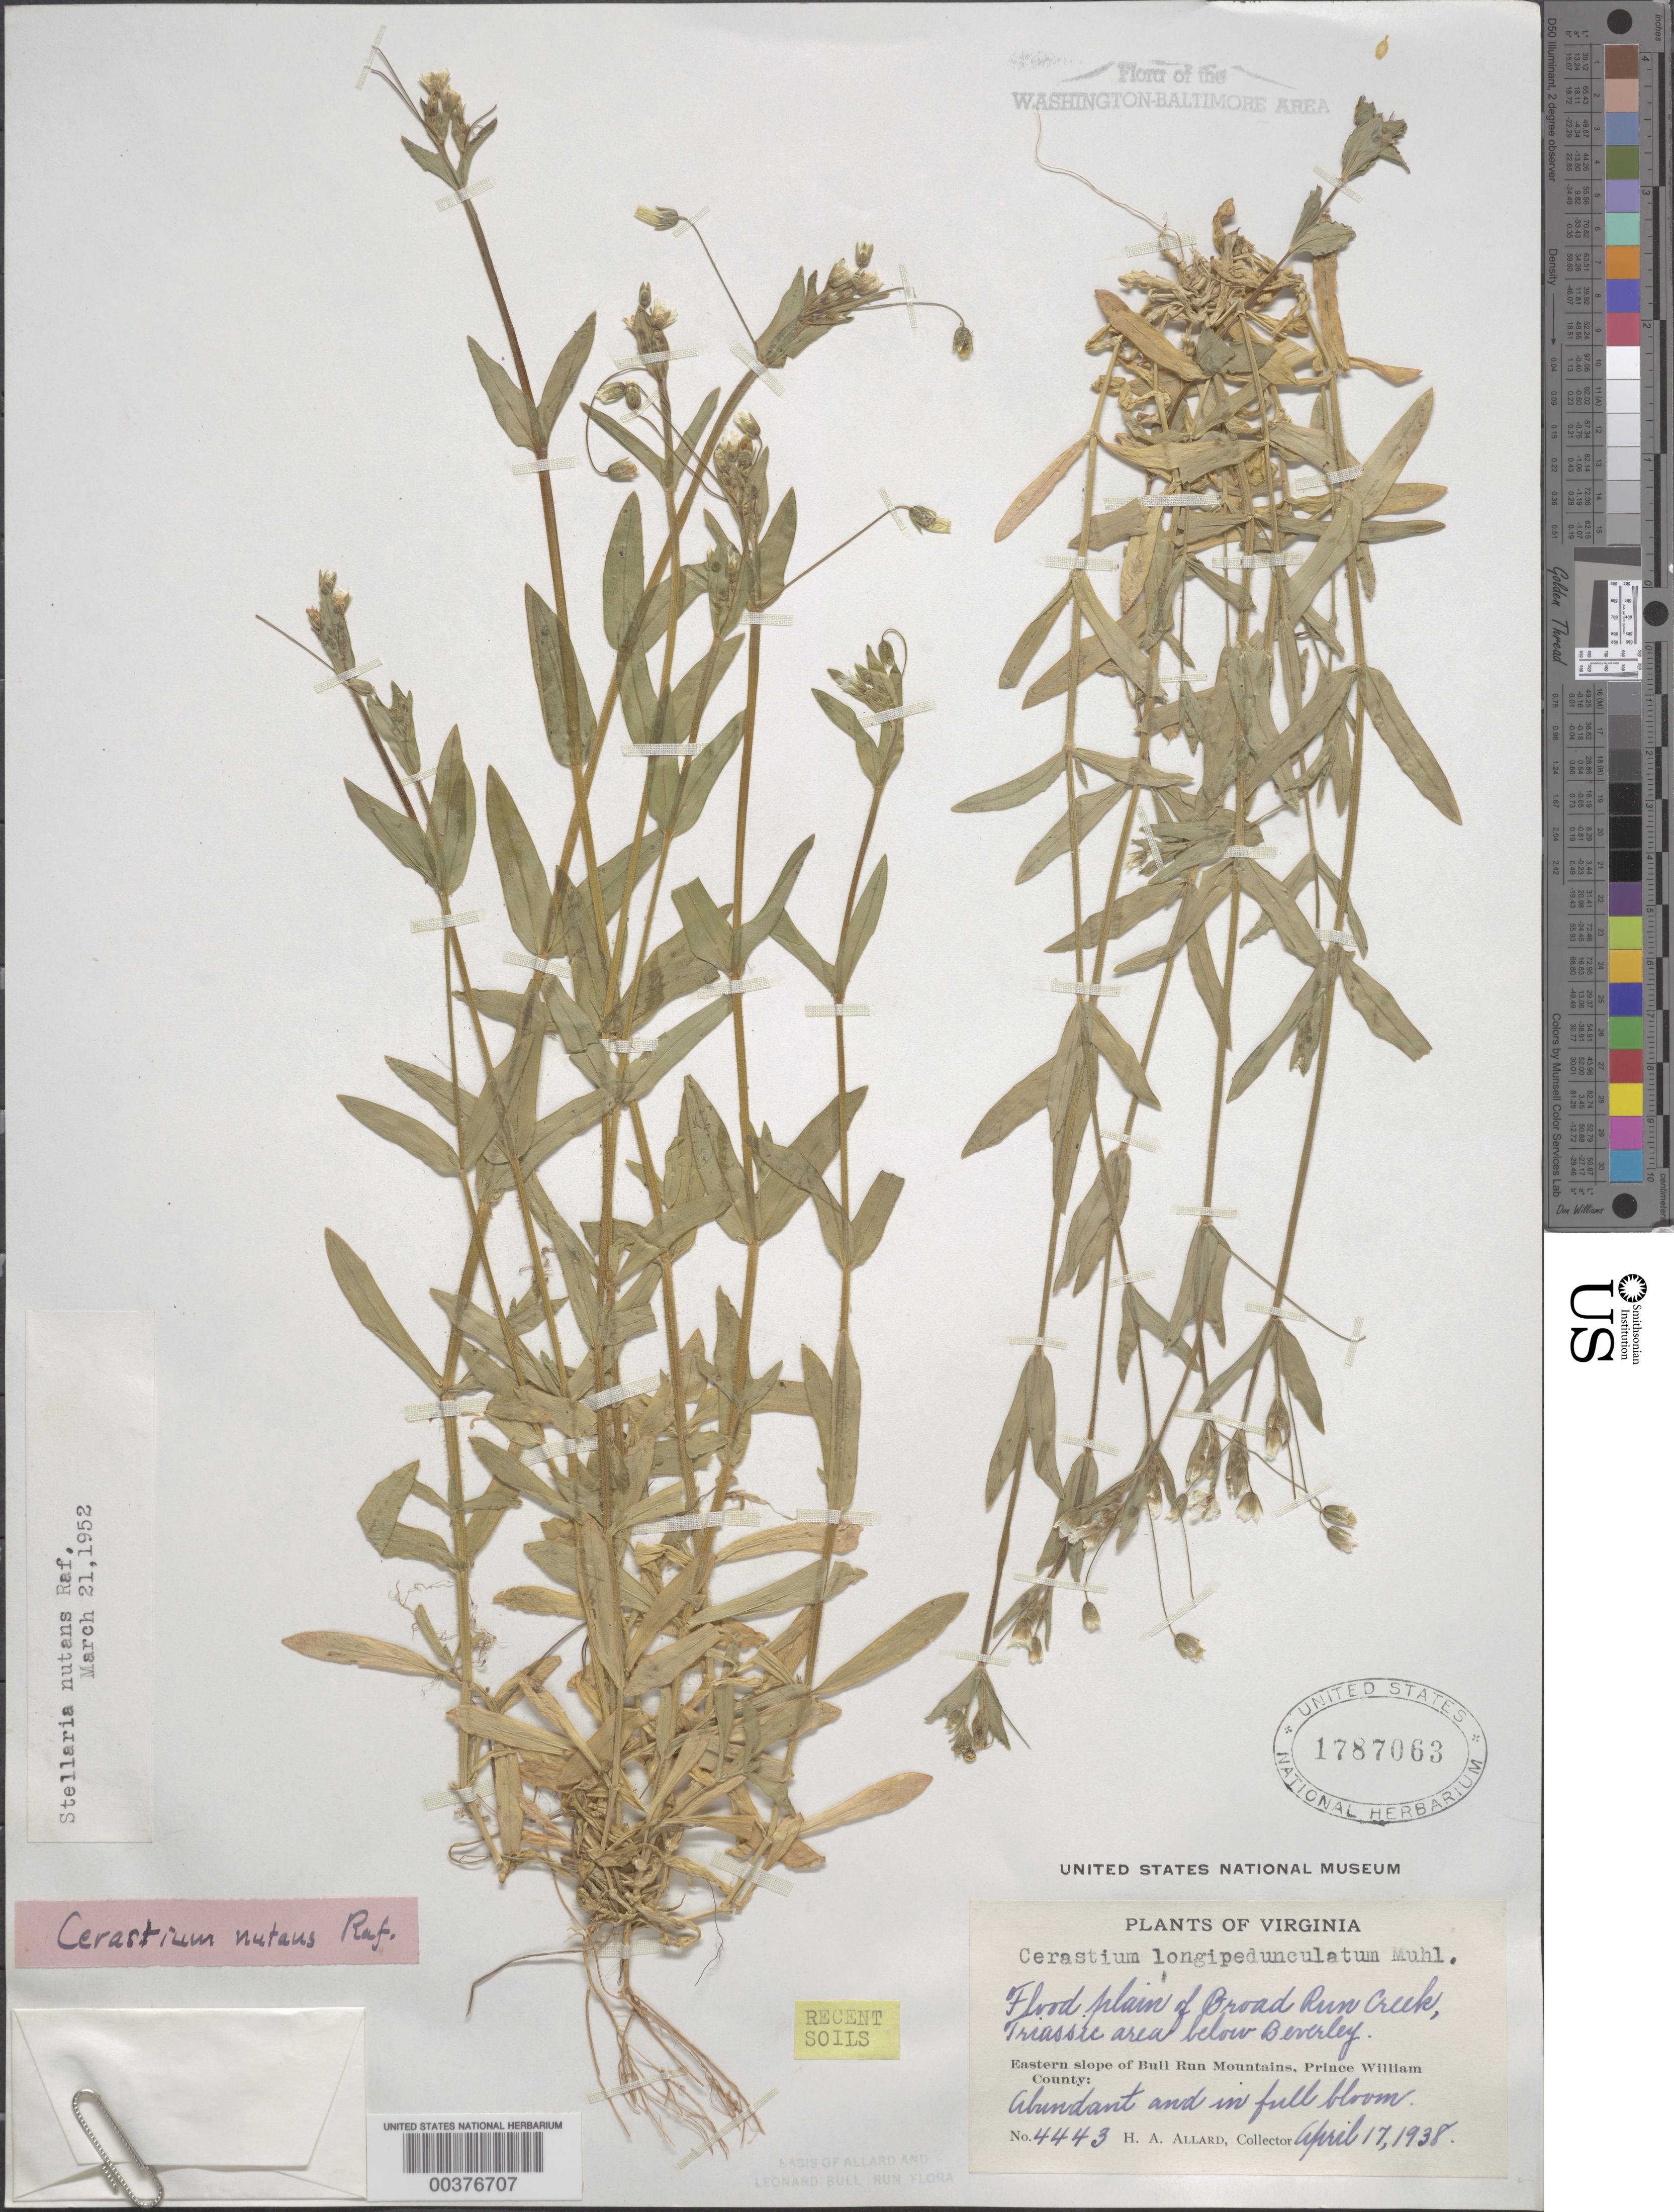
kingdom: Plantae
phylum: Tracheophyta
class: Magnoliopsida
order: Caryophyllales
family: Caryophyllaceae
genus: Cerastium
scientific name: Cerastium nutans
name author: Raf.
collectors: H. A. Allard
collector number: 4443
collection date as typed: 17 Apr 1938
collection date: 1938-04-17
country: United States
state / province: Virginia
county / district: Prince William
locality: Broad Run below Beverley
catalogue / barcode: US 1787063